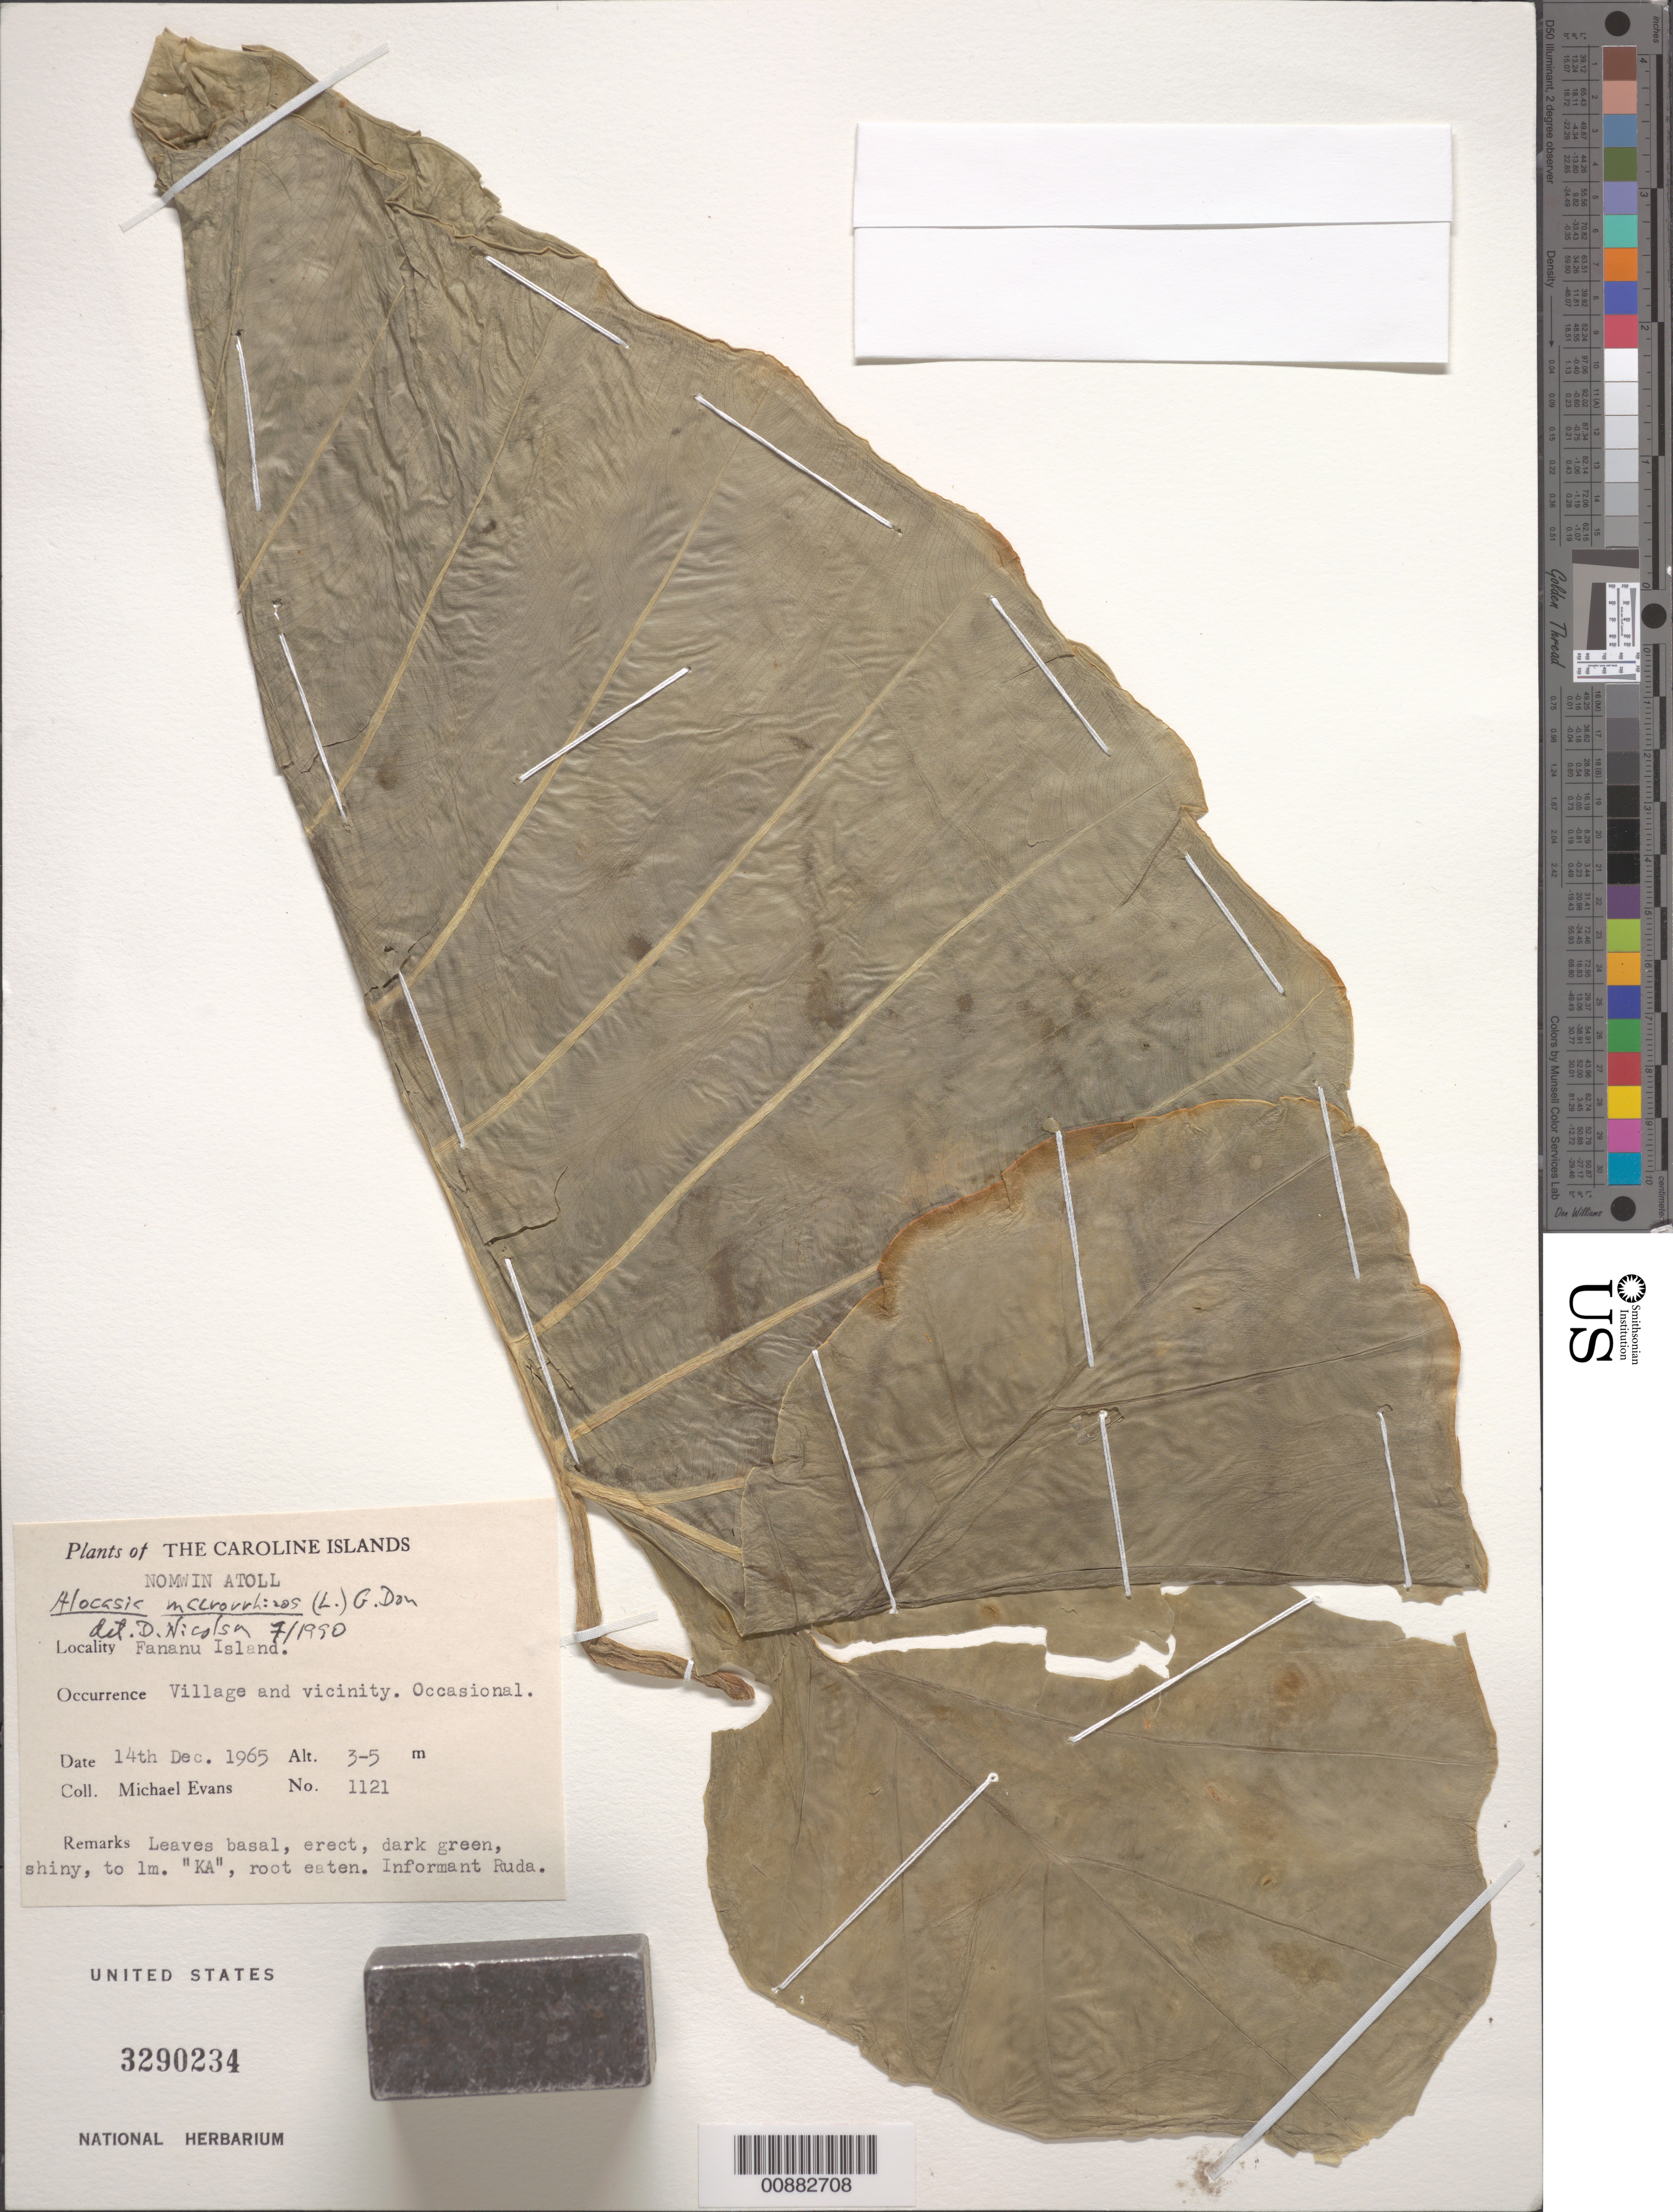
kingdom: Plantae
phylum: Tracheophyta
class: Liliopsida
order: Alismatales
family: Araceae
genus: Alocasia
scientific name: Alocasia macrorrhizos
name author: (L.) G. Don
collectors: M. Evans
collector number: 1121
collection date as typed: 14 Dec 1965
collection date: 1965-12-14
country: Micronesia, Federated States of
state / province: Truk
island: Nomwin Atoll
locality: Fananu Islet village and vicinity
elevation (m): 3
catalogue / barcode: US 3290234